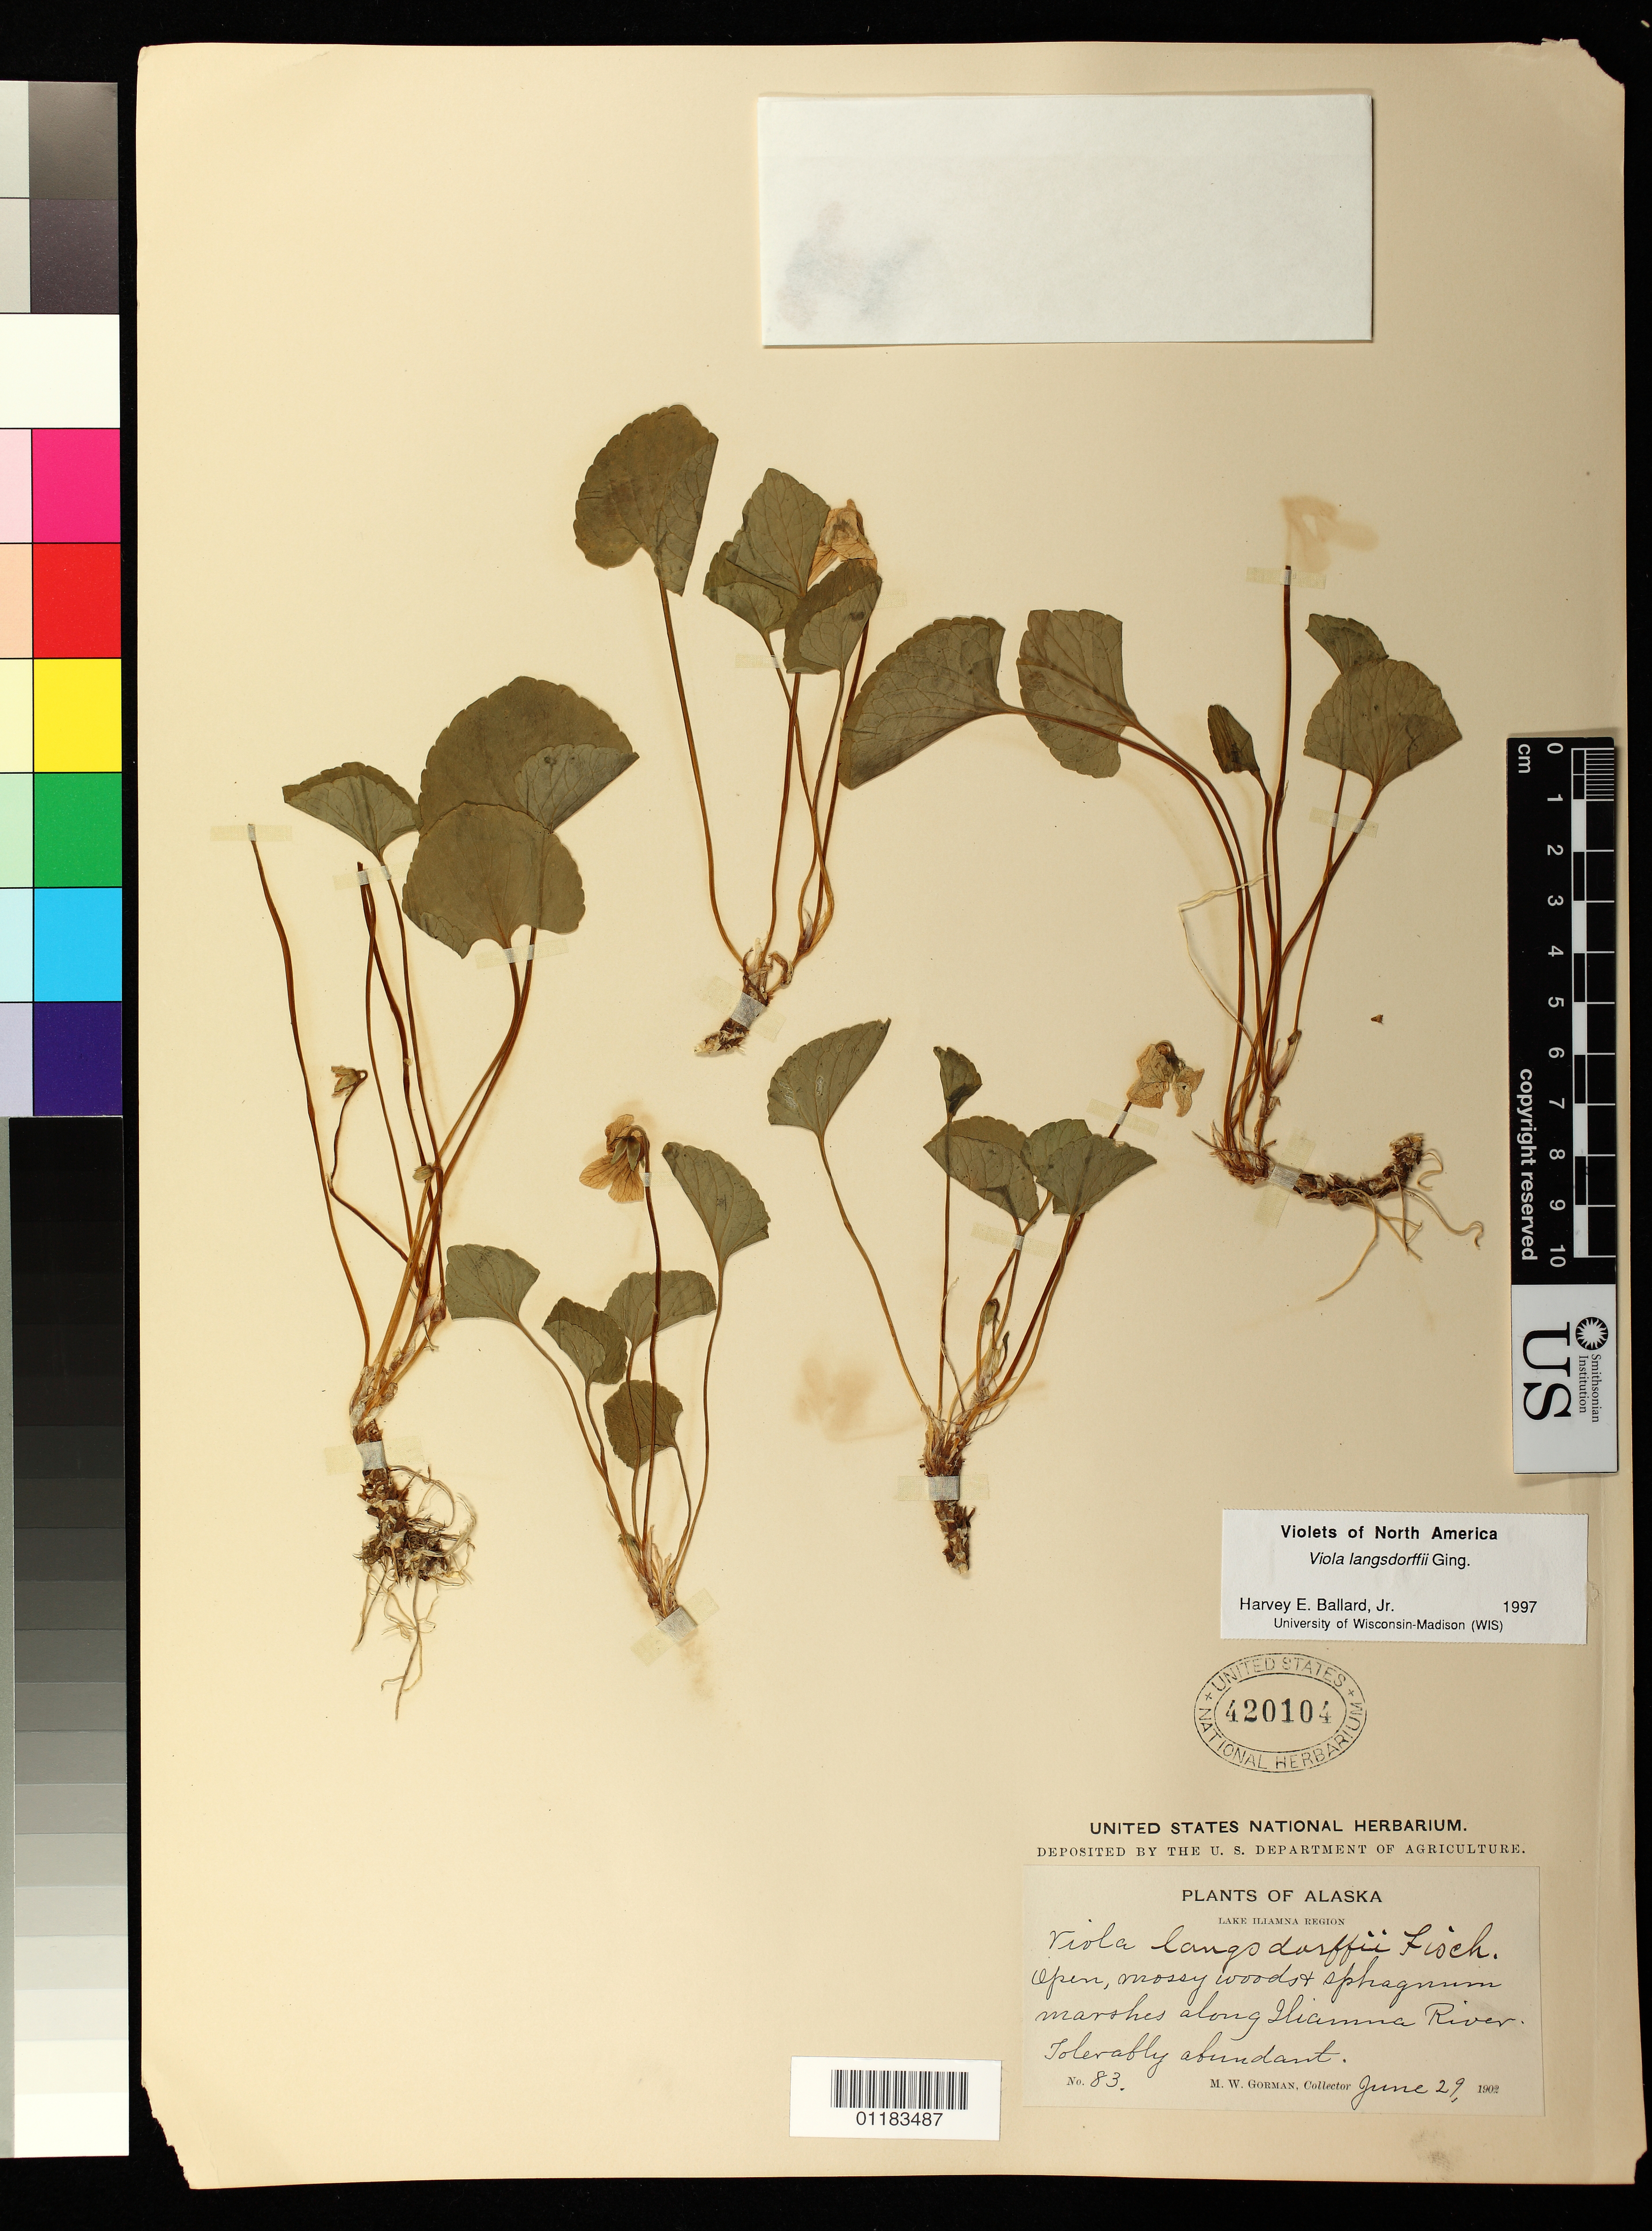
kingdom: Plantae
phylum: Tracheophyta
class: Magnoliopsida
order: Malpighiales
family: Violaceae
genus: Viola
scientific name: Viola langsdorffii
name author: Fisch. ex Ging.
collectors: M. W. Gorman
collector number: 83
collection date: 1902-06-29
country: United States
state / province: Alaska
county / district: Lake and Peninsula Borough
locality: Open, mossy woods & sphagnum marshes along Iliamna River.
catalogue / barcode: US 420104